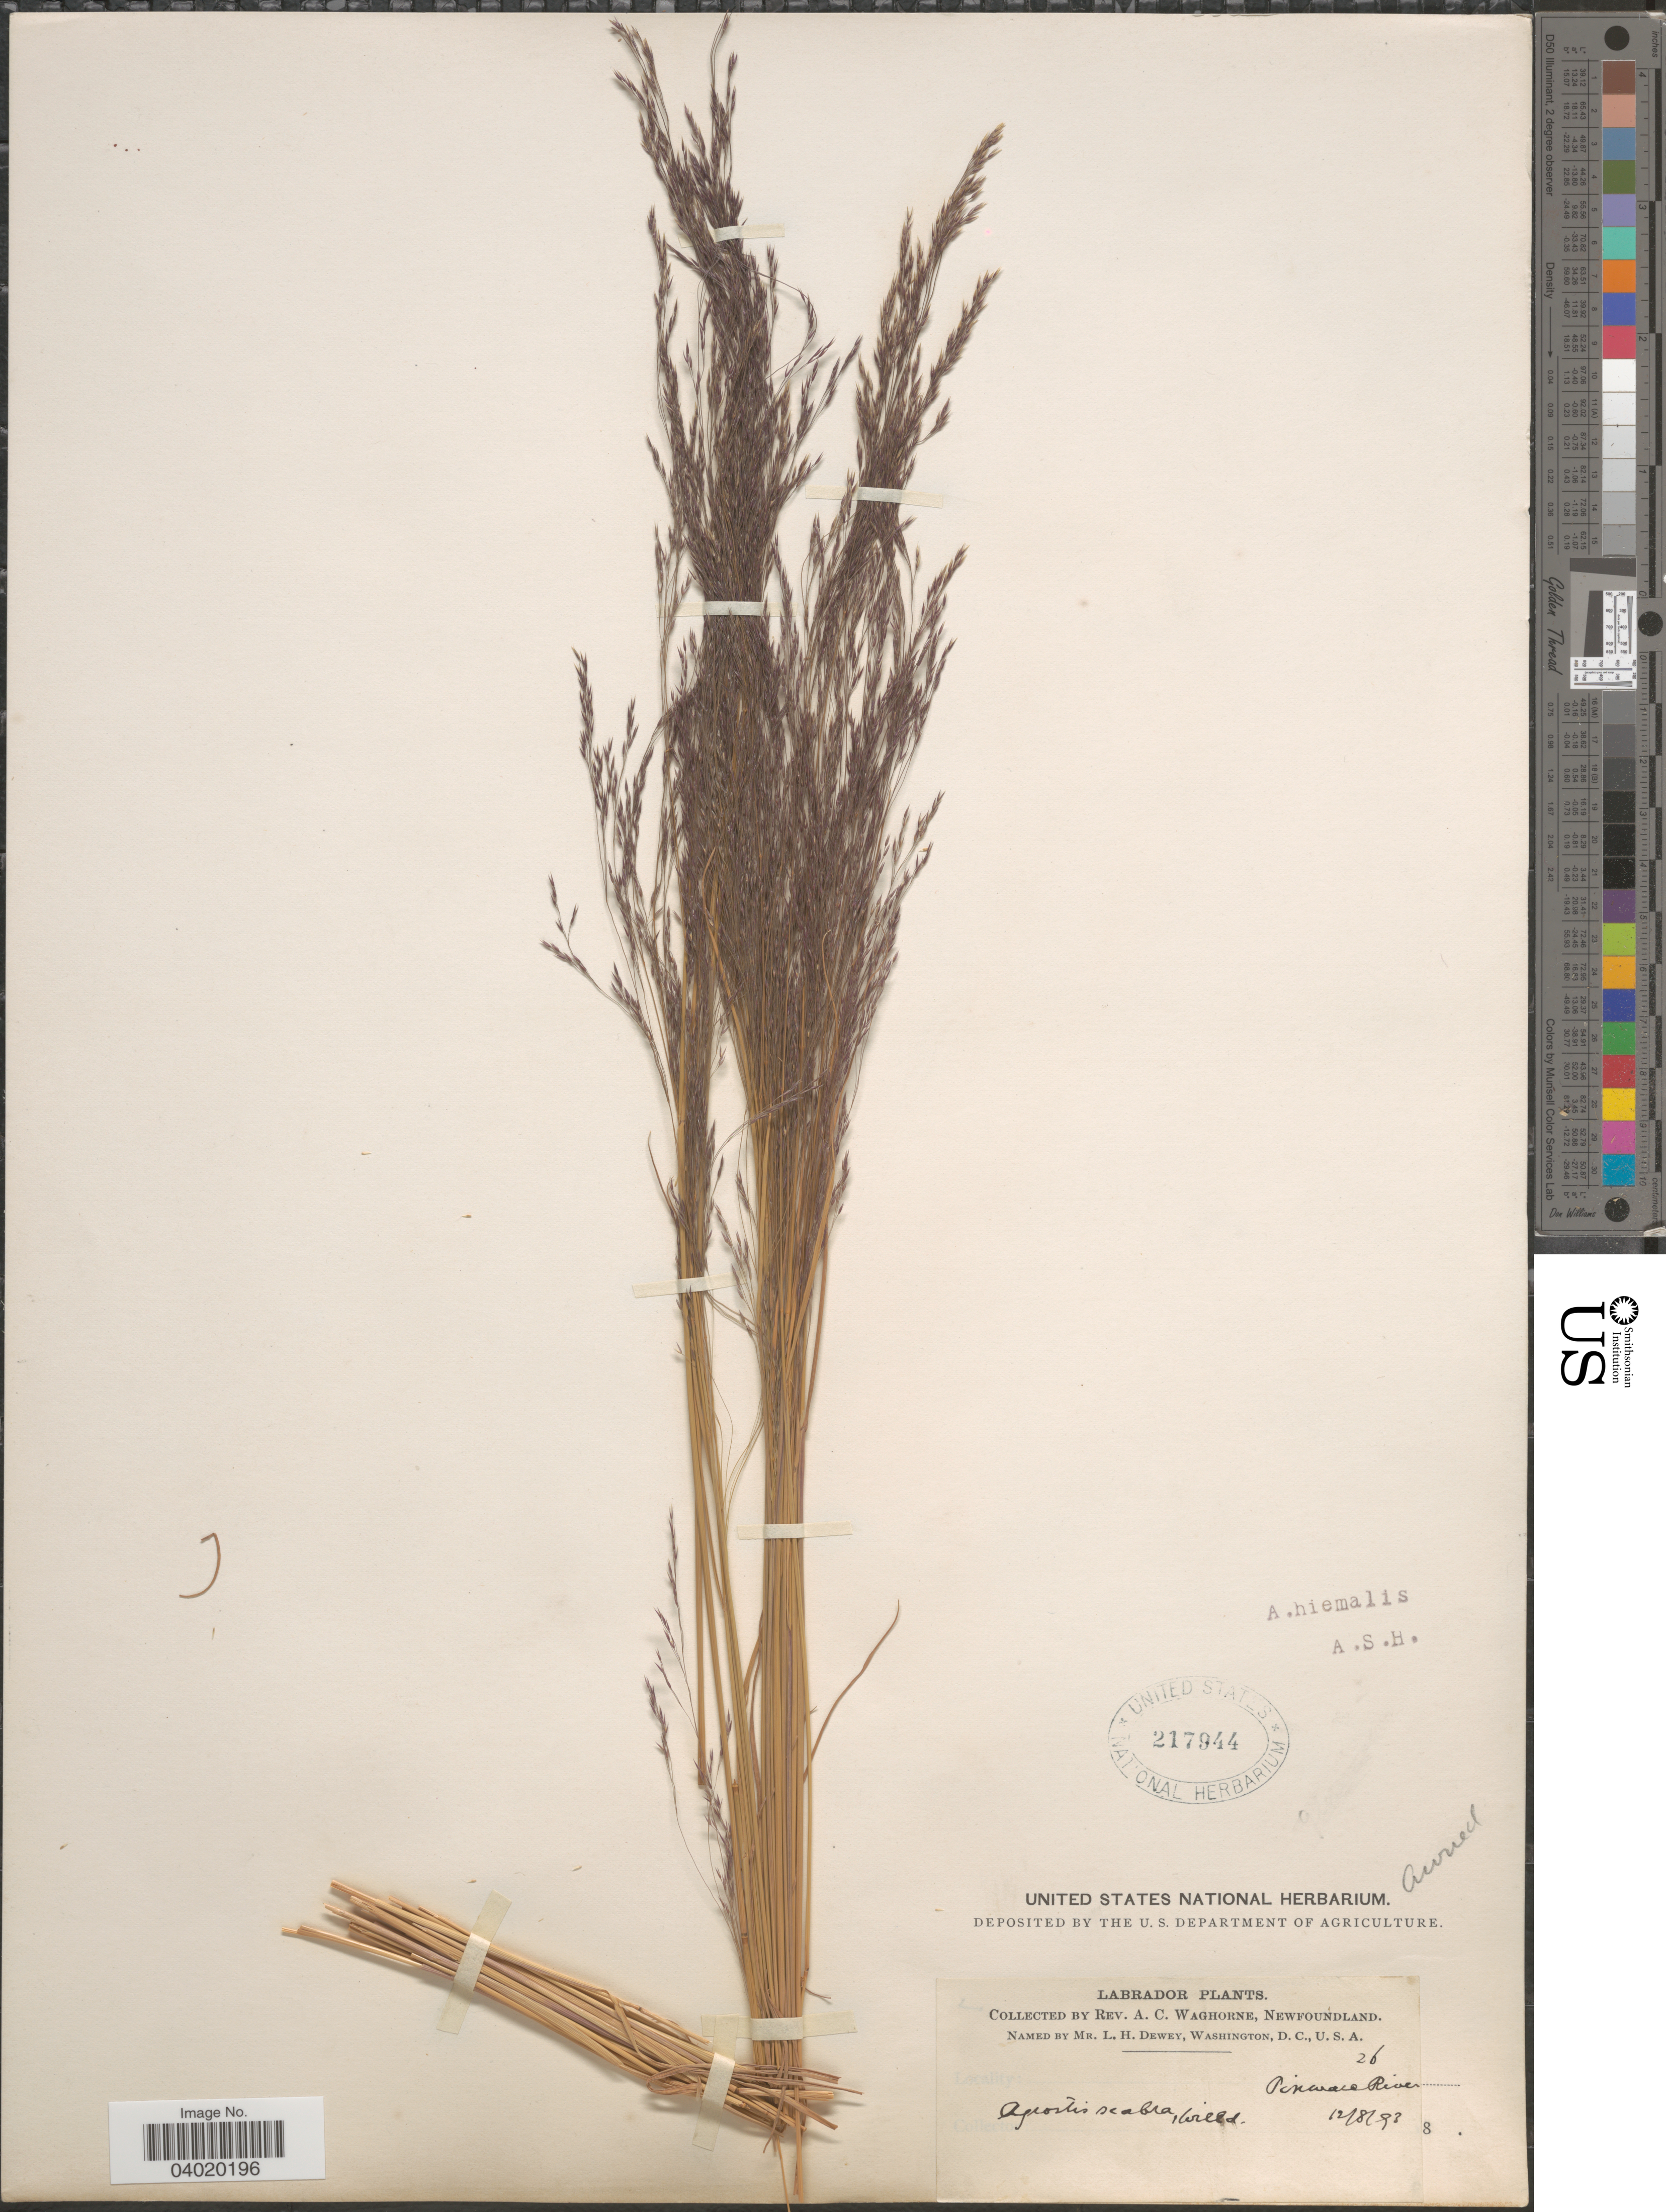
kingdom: Plantae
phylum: Tracheophyta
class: Liliopsida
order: Poales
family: Poaceae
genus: Agrostis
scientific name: Agrostis hyemalis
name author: (Walter) Britton et al.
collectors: A. Waghorne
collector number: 26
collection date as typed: Transcribed d/m/y: 8/12/93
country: Canada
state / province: Newfoundland and Labrador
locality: Labrador. Pinware River.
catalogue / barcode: US 217944